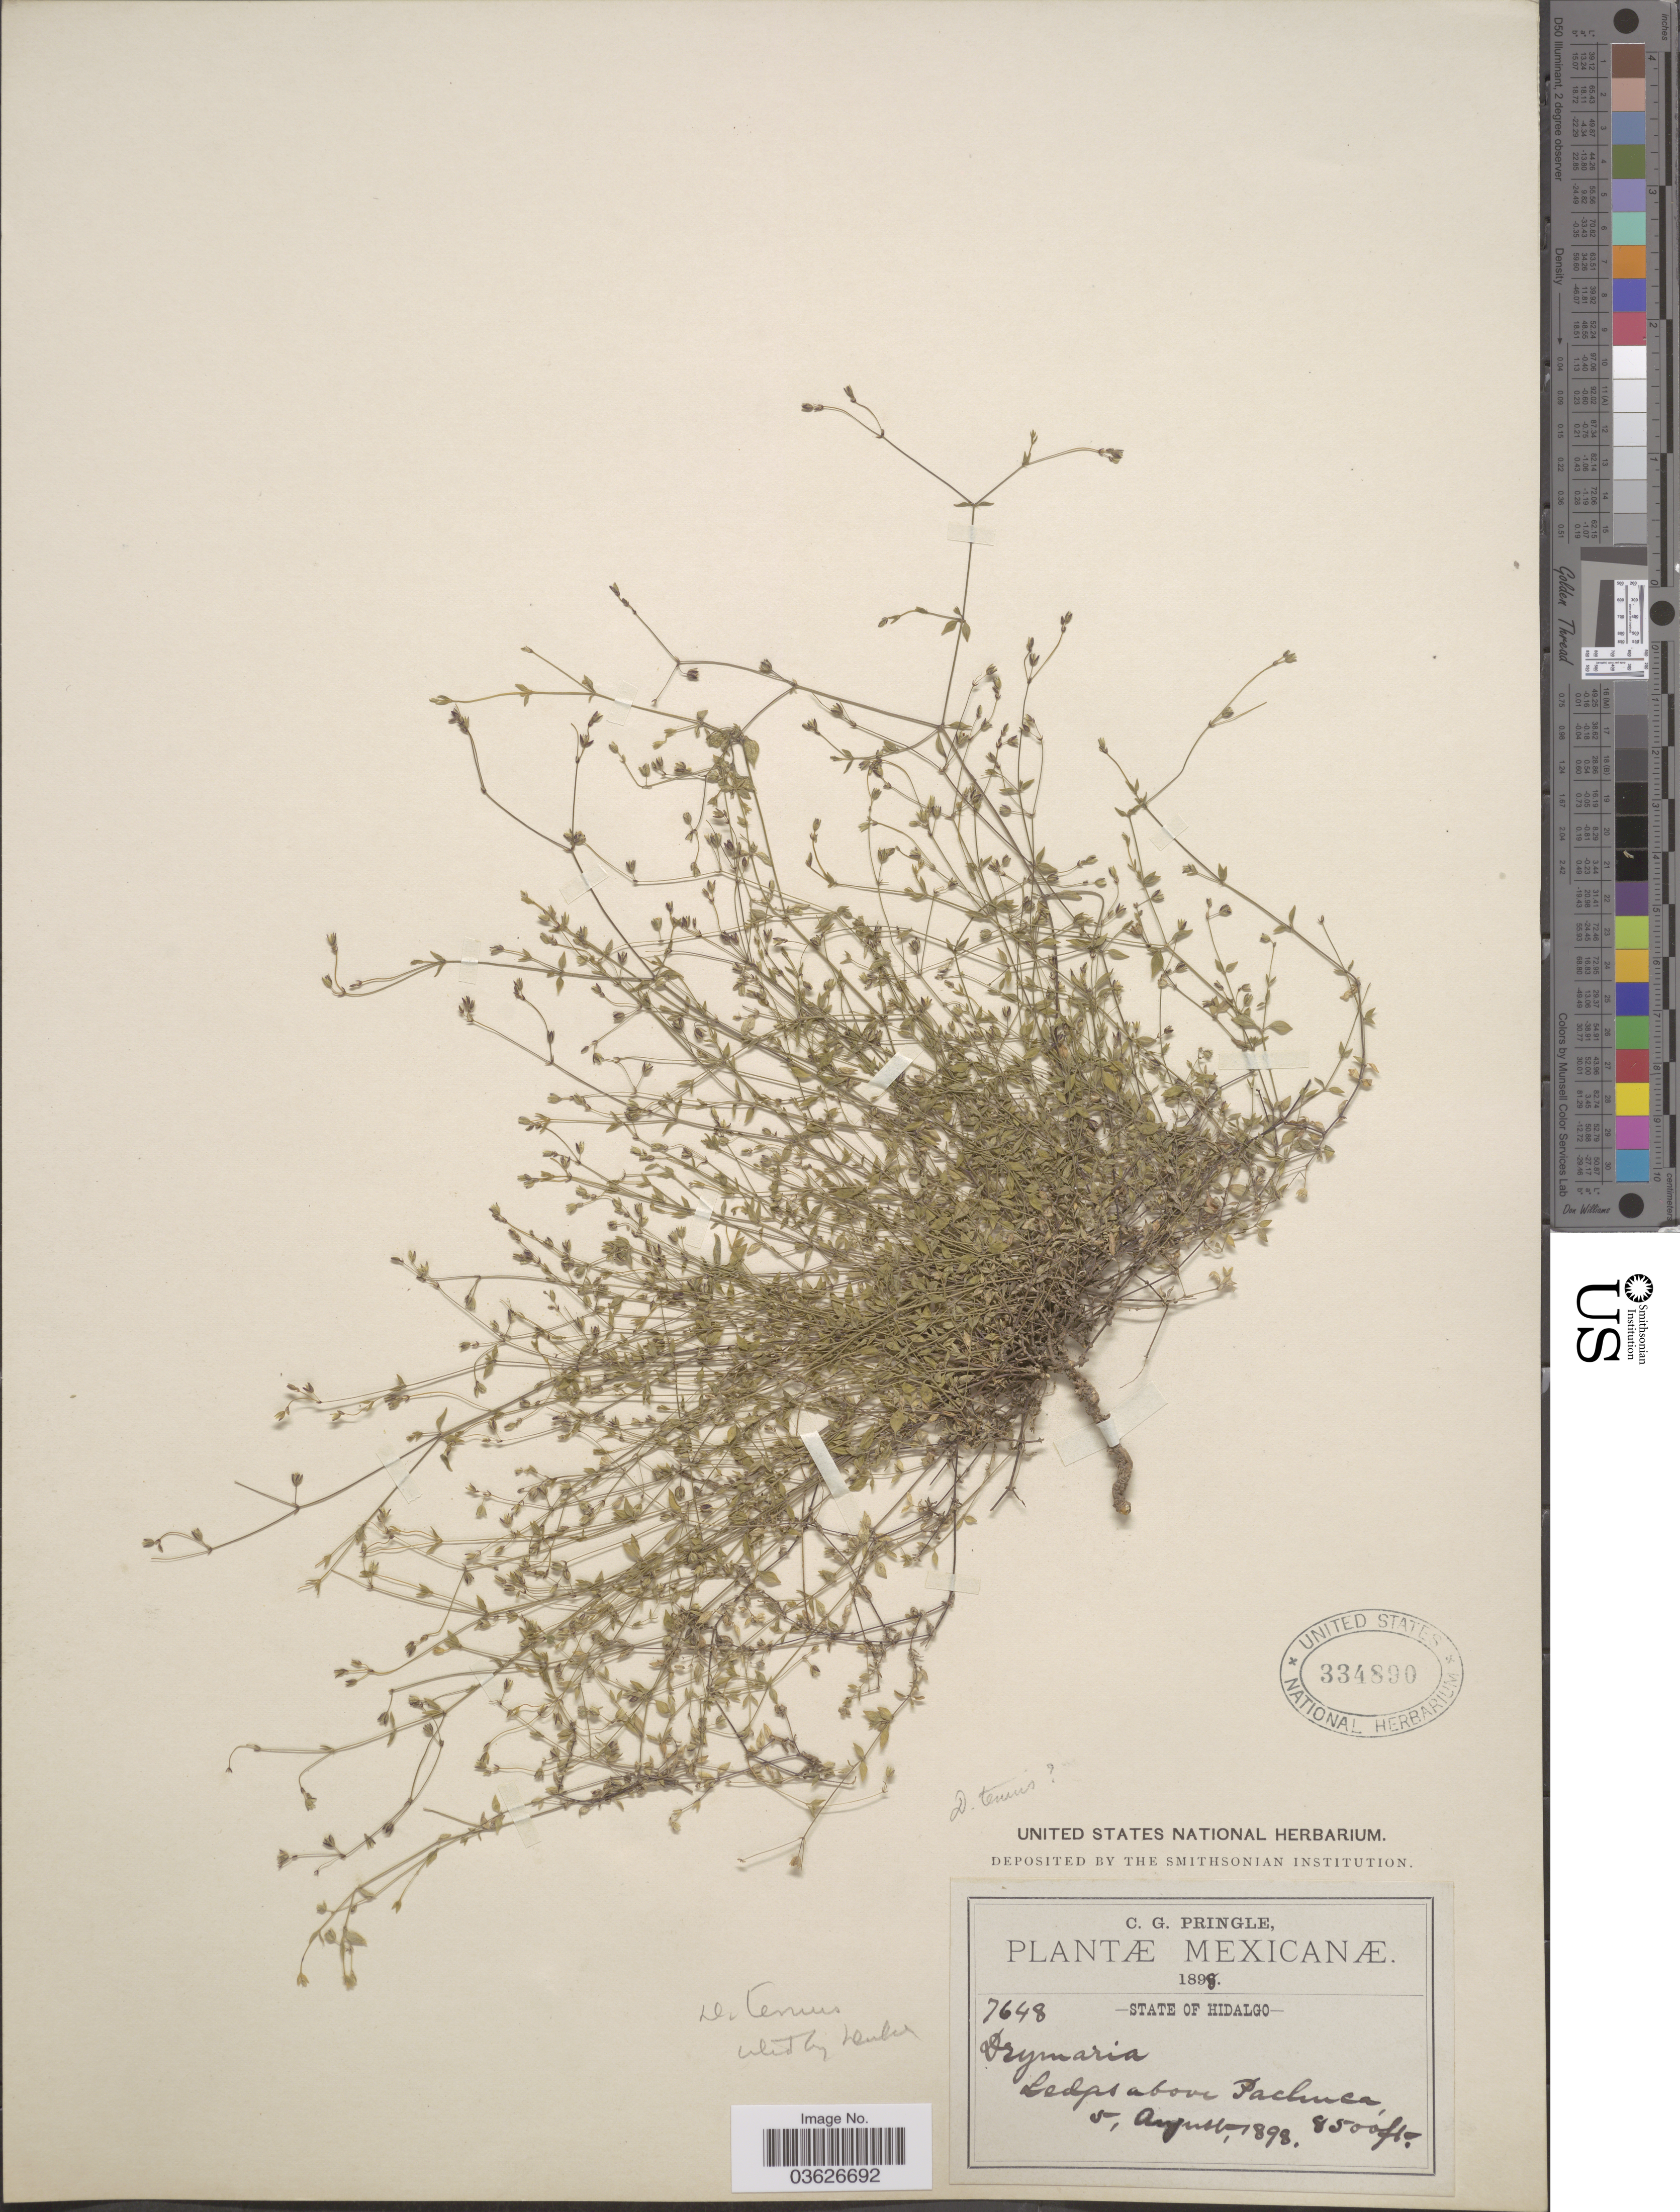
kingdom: Plantae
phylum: Tracheophyta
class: Magnoliopsida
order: Caryophyllales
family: Caryophyllaceae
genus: Drymaria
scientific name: Drymaria tenuis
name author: S. Watson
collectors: C. G. Pringle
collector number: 7648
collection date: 1898-08-05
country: Mexico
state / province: Hidalgo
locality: Ledges above Pachuca.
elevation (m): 2591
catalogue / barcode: US 334890